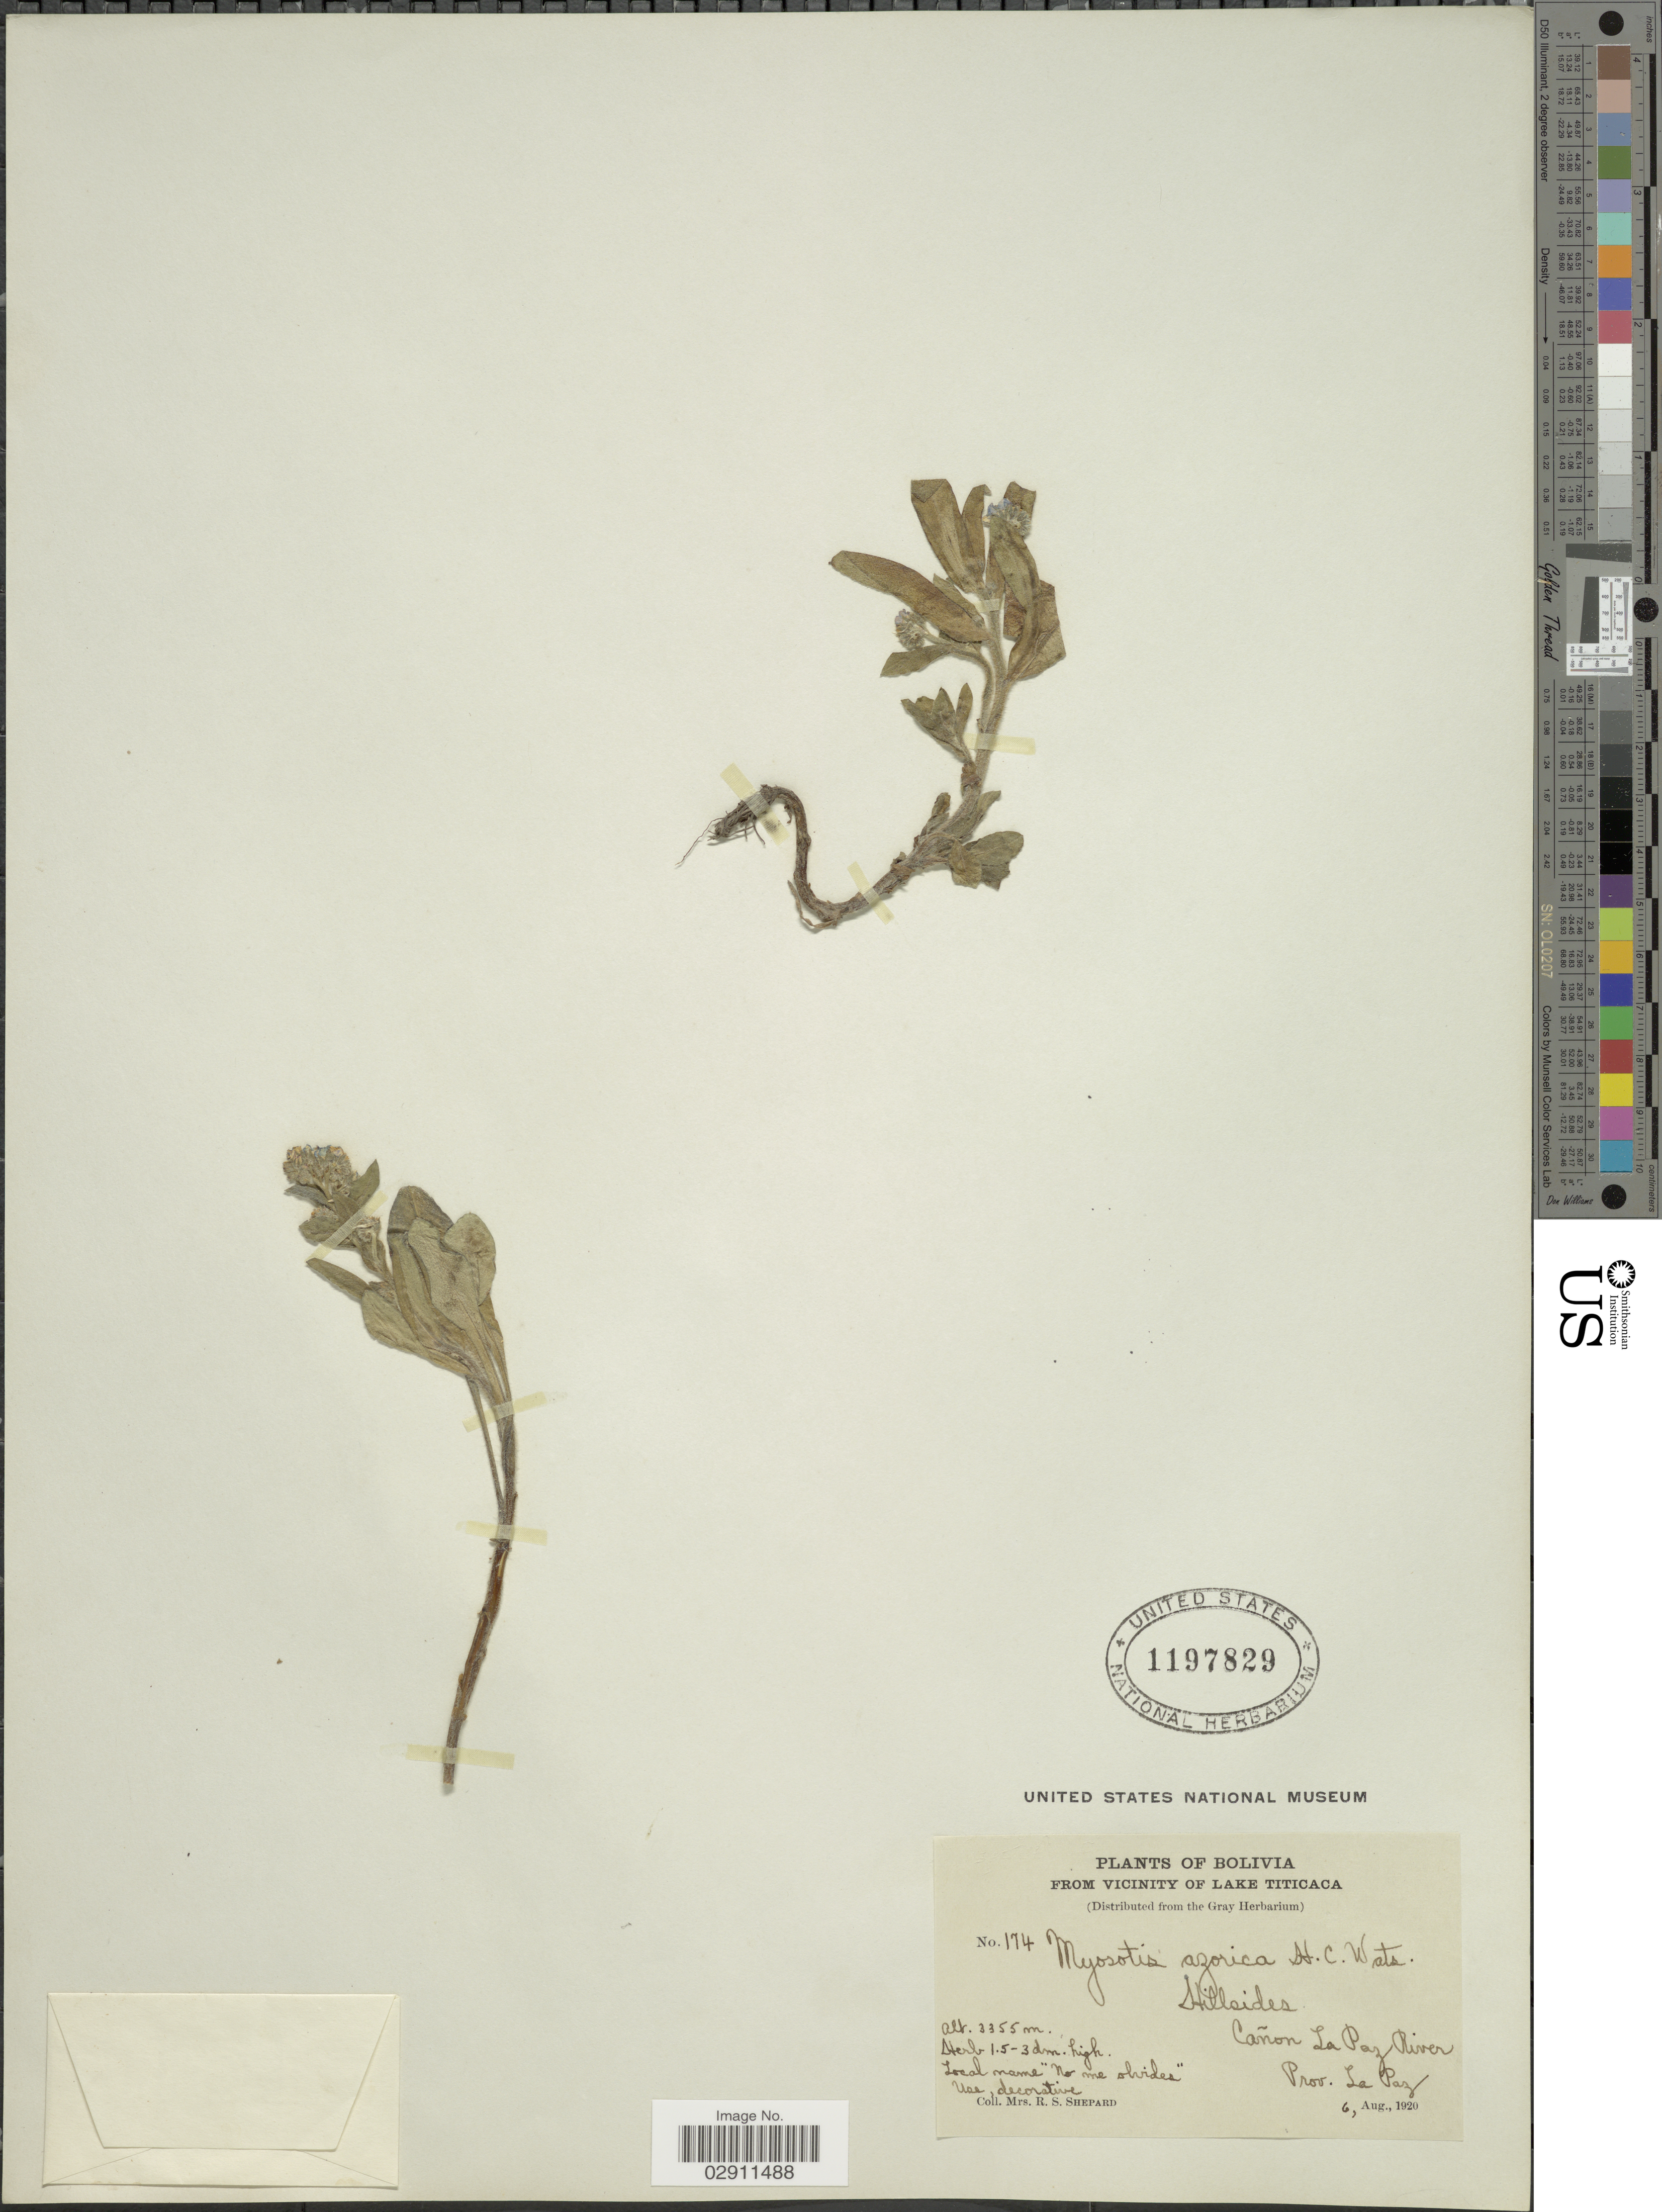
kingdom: Plantae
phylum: Tracheophyta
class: Magnoliopsida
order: Boraginales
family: Boraginaceae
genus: Myosotis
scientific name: Myosotis azorica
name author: H. C. Watson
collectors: R. Shepard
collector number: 174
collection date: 1920-08-06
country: Bolivia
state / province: La Paz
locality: From vicinity of Lake Titicaca, Cañon La Paz River, Prov. La Paz.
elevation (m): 3355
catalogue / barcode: US 1197829